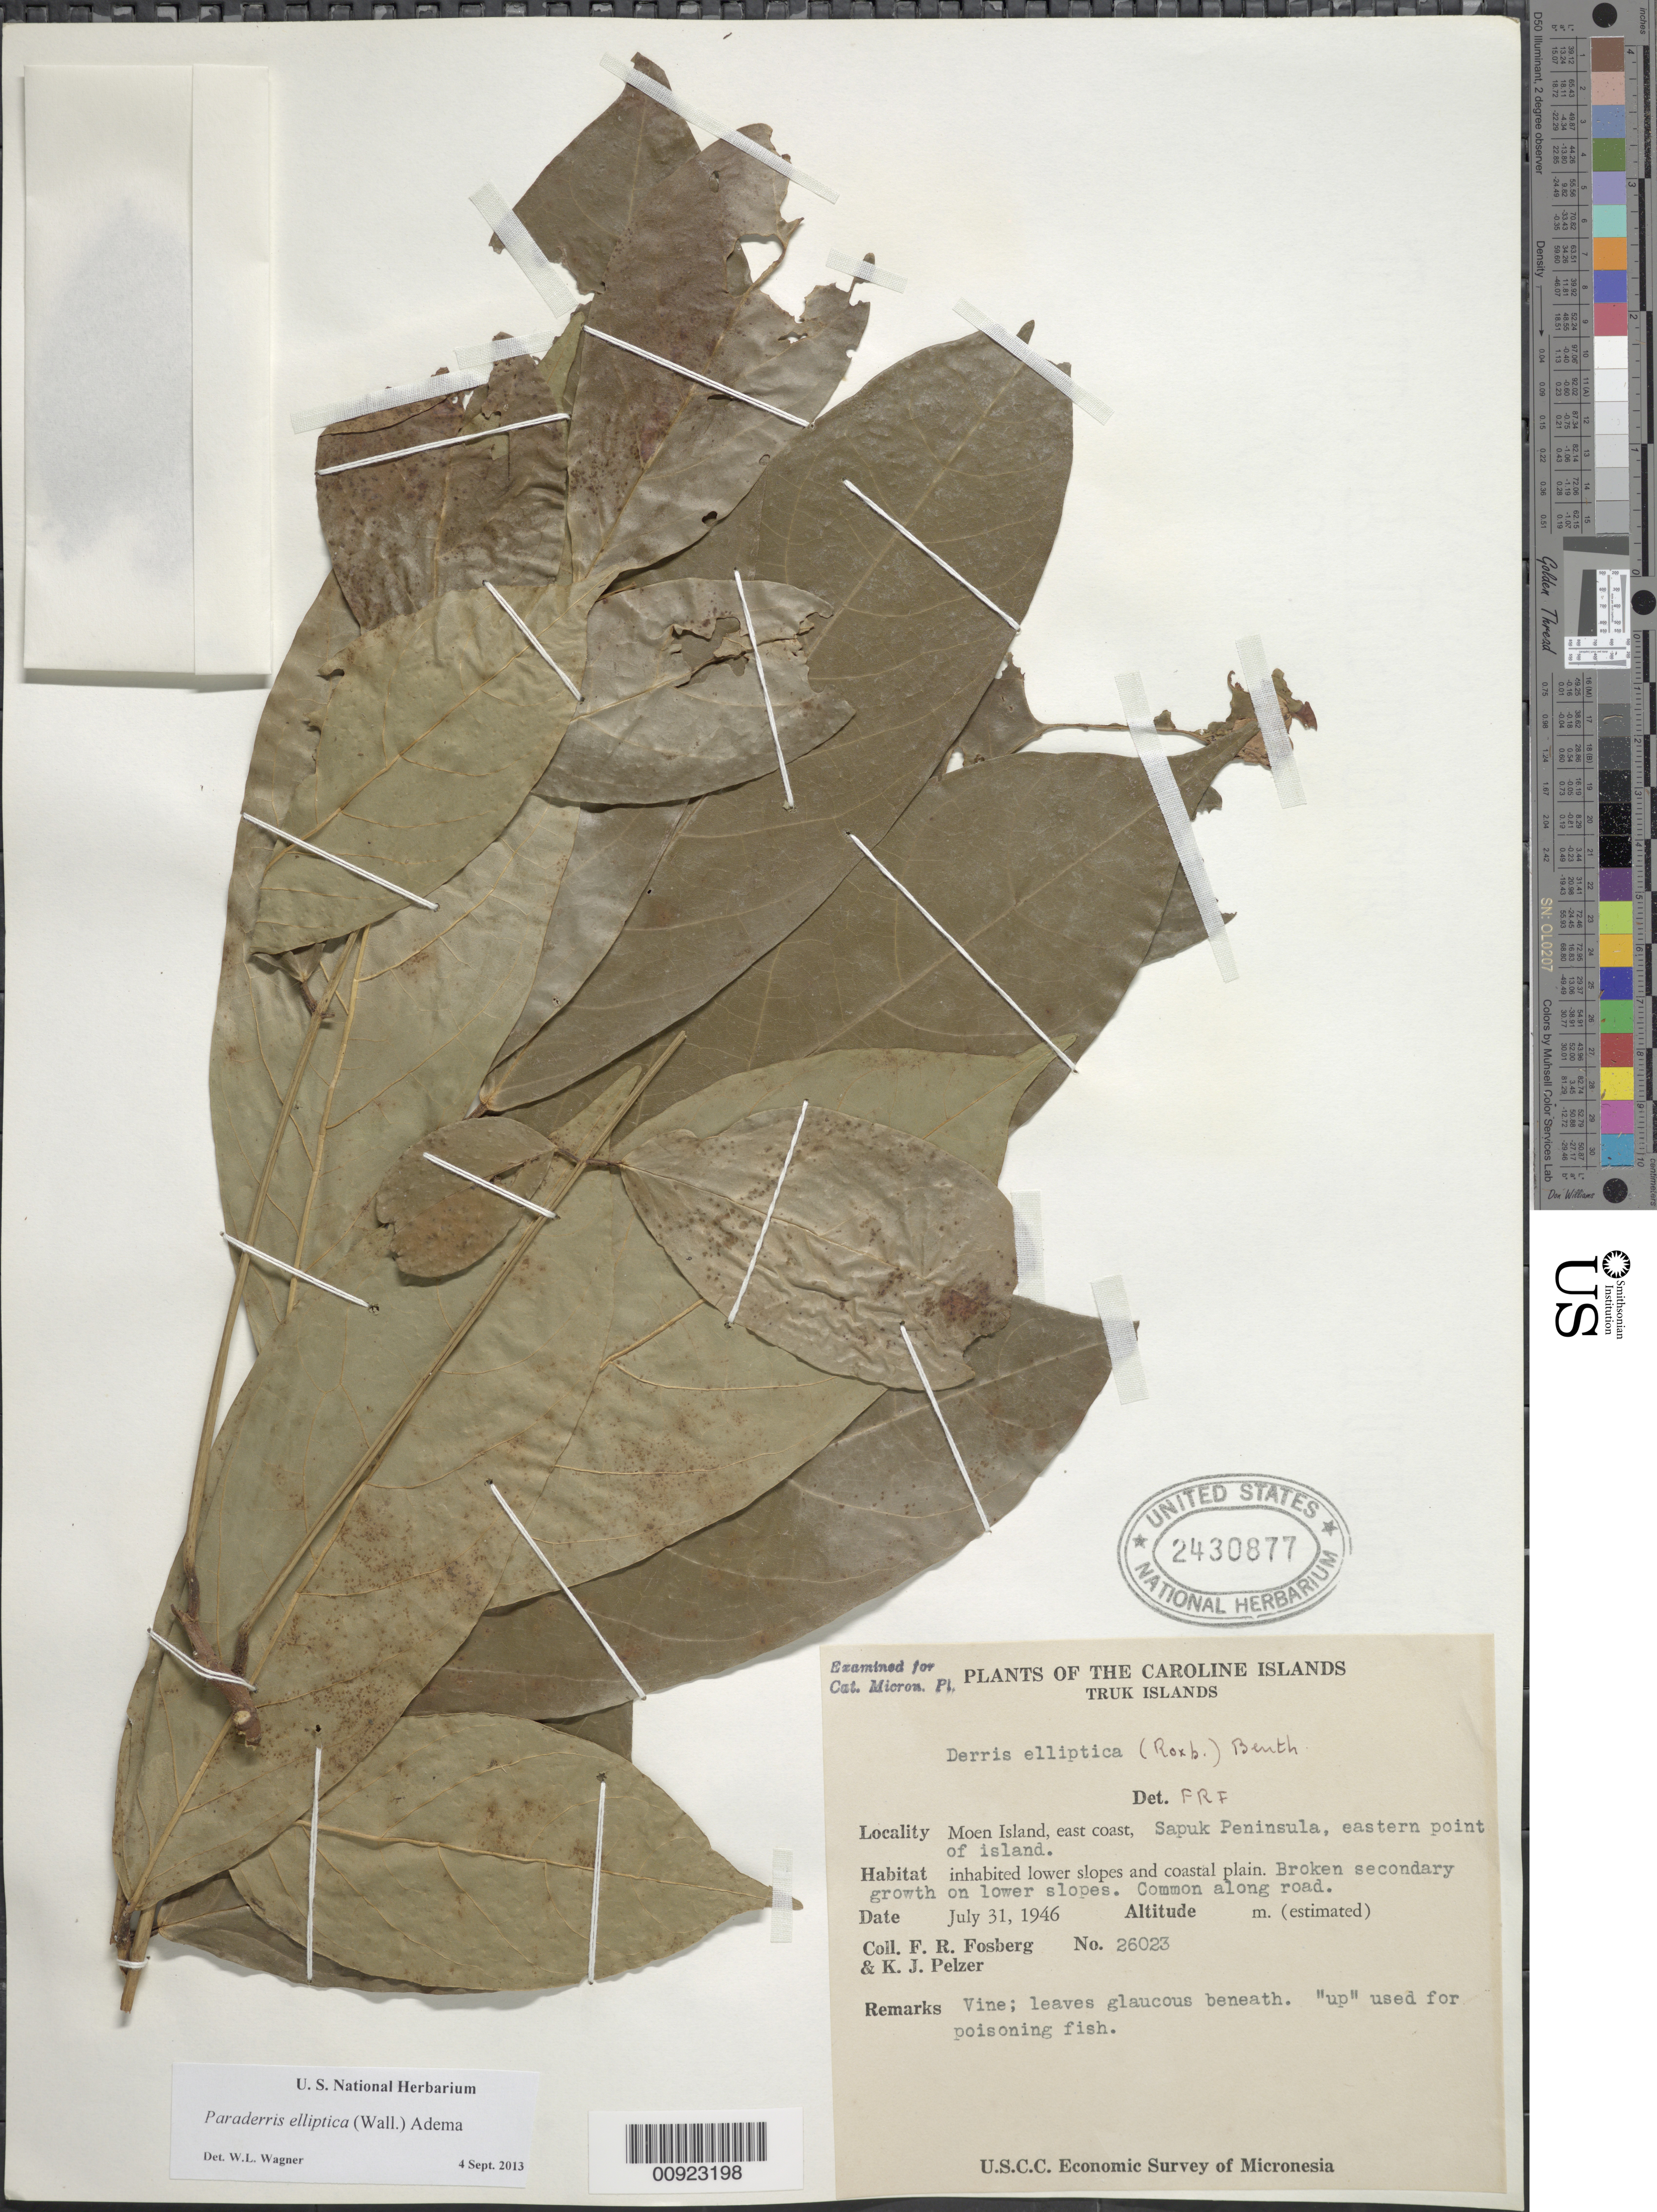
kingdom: Plantae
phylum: Tracheophyta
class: Magnoliopsida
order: Fabales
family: Fabaceae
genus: Derris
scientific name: Derris elliptica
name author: (Wall.) Benth.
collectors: F. R. Fosberg & K. J. Pelzer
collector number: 26023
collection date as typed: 31 Jul 1946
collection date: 1946-07-31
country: Micronesia, Federated States of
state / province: Truk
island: Moen [Wono]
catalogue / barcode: US 2430877